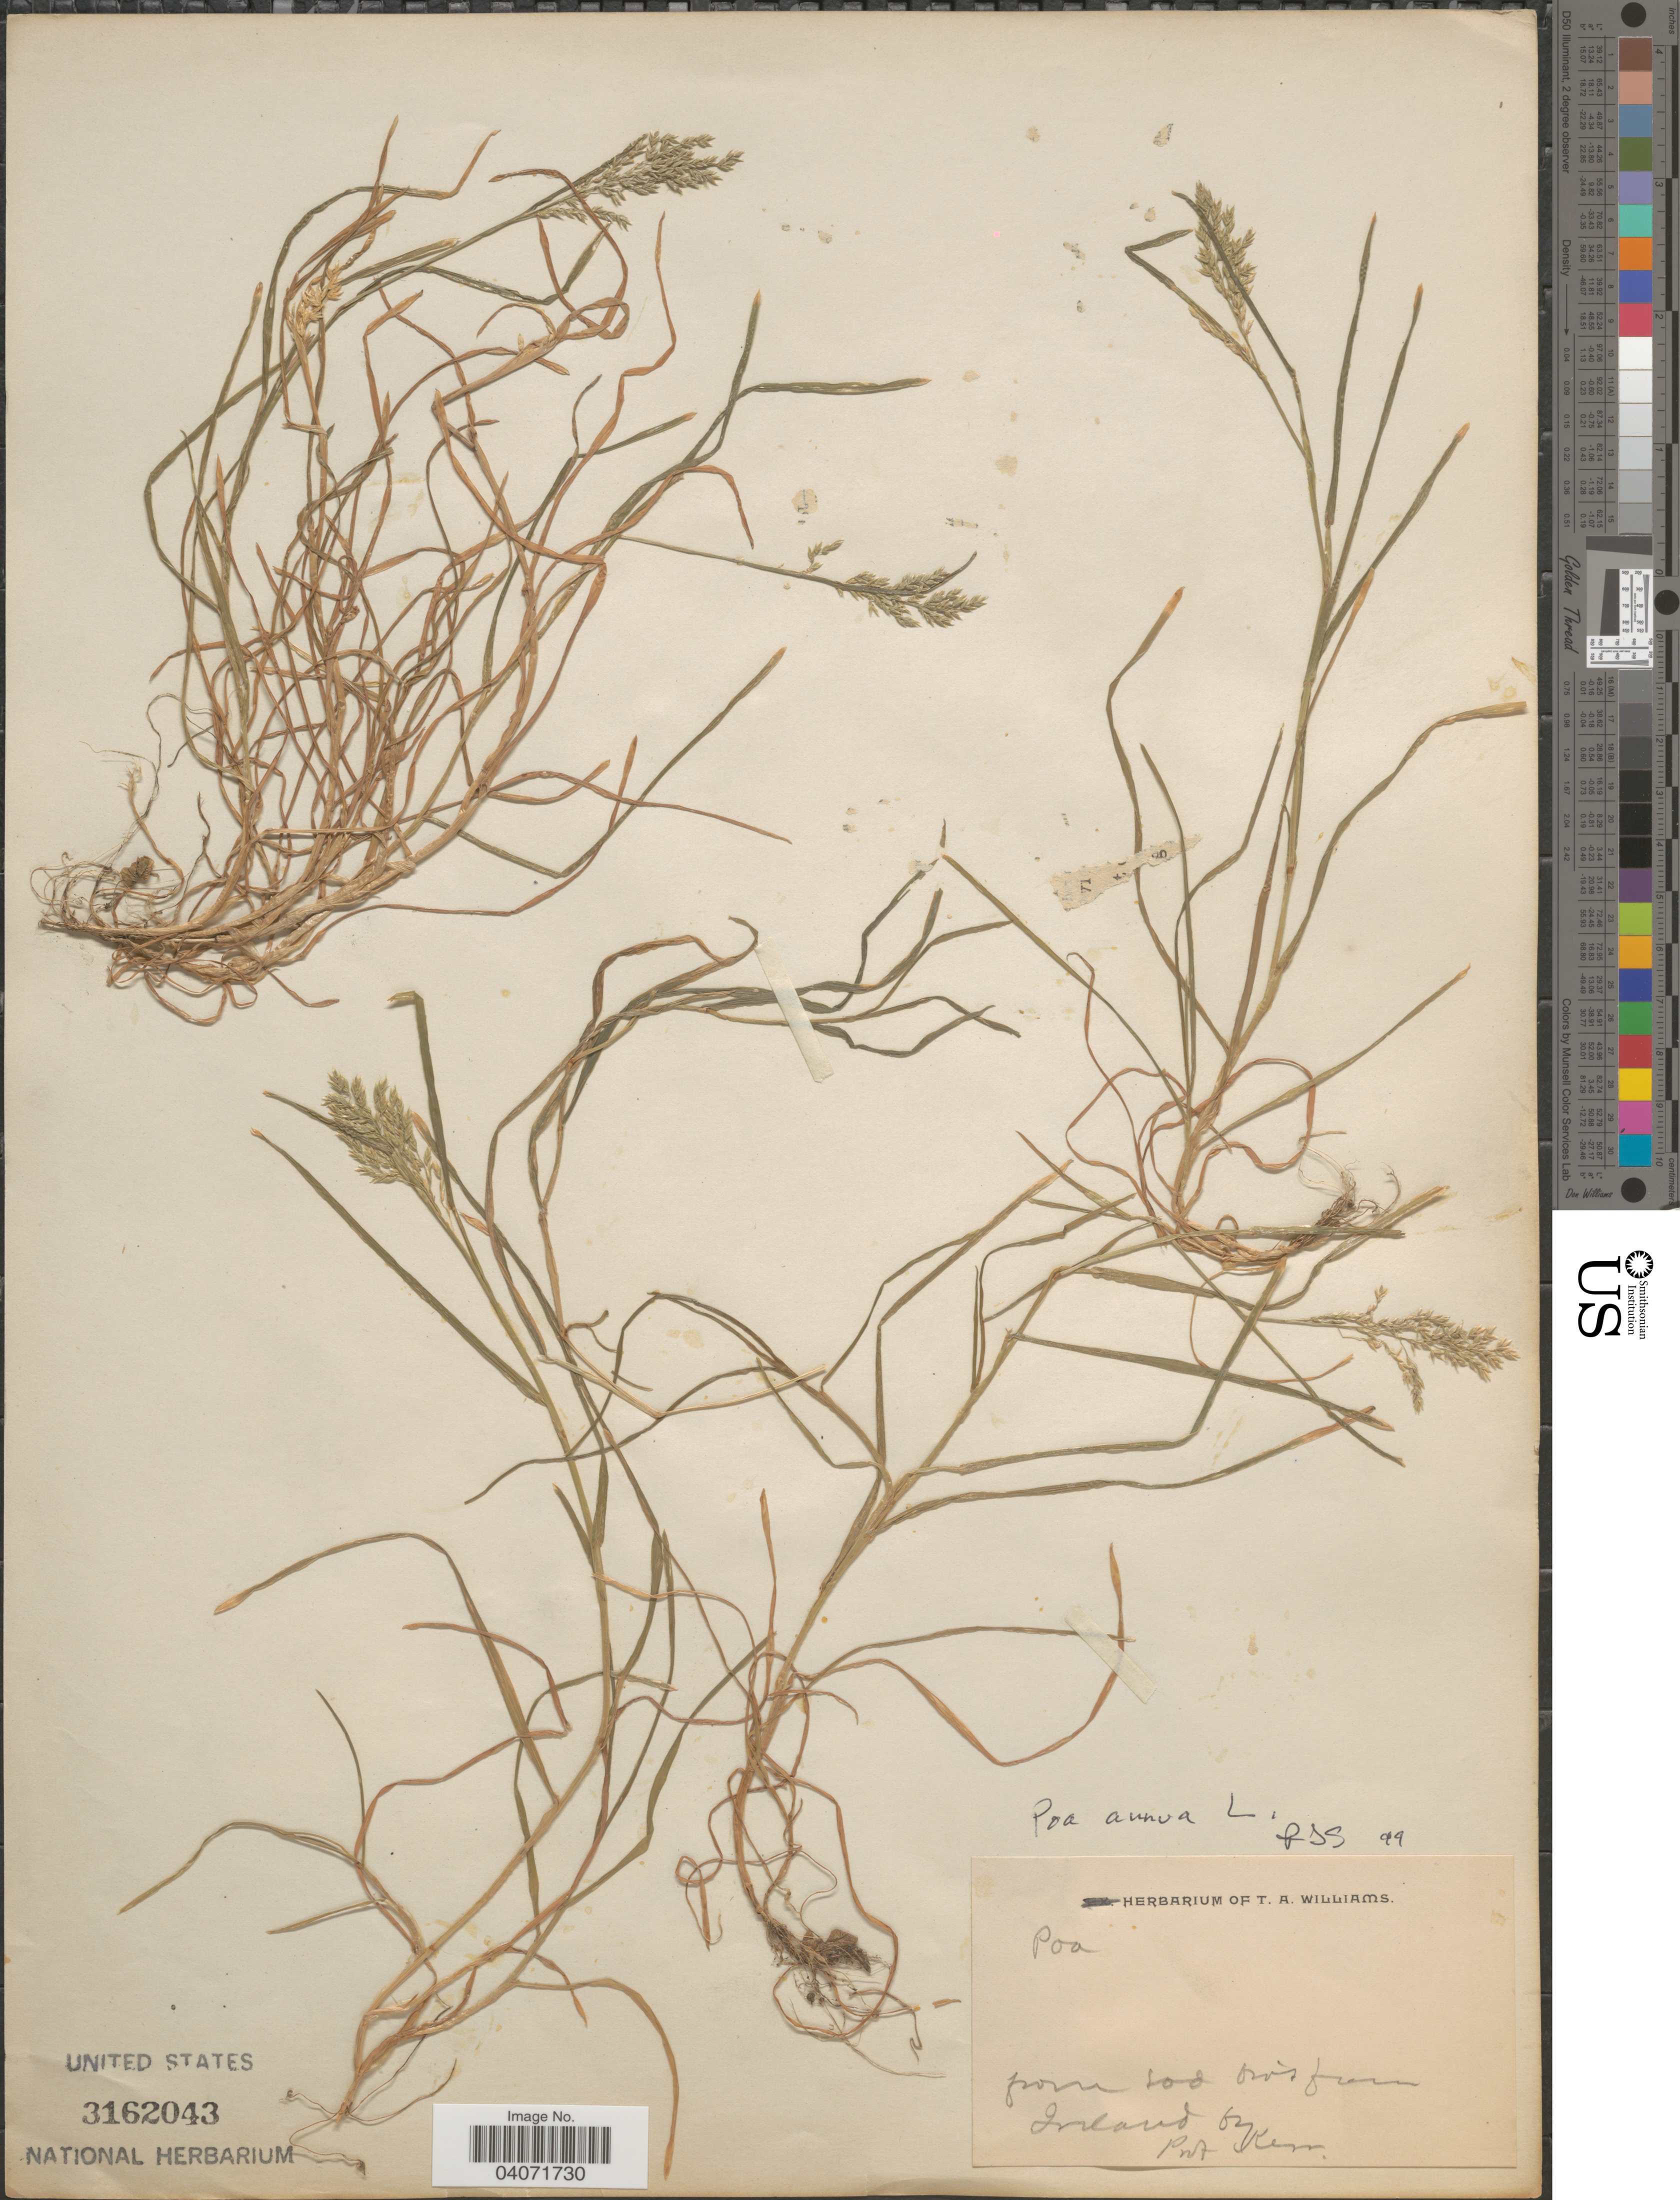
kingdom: Plantae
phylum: Tracheophyta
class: Liliopsida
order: Poales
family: Poaceae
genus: Poa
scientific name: Poa annua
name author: L.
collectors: P. Kerr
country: Ireland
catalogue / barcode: US 3162043